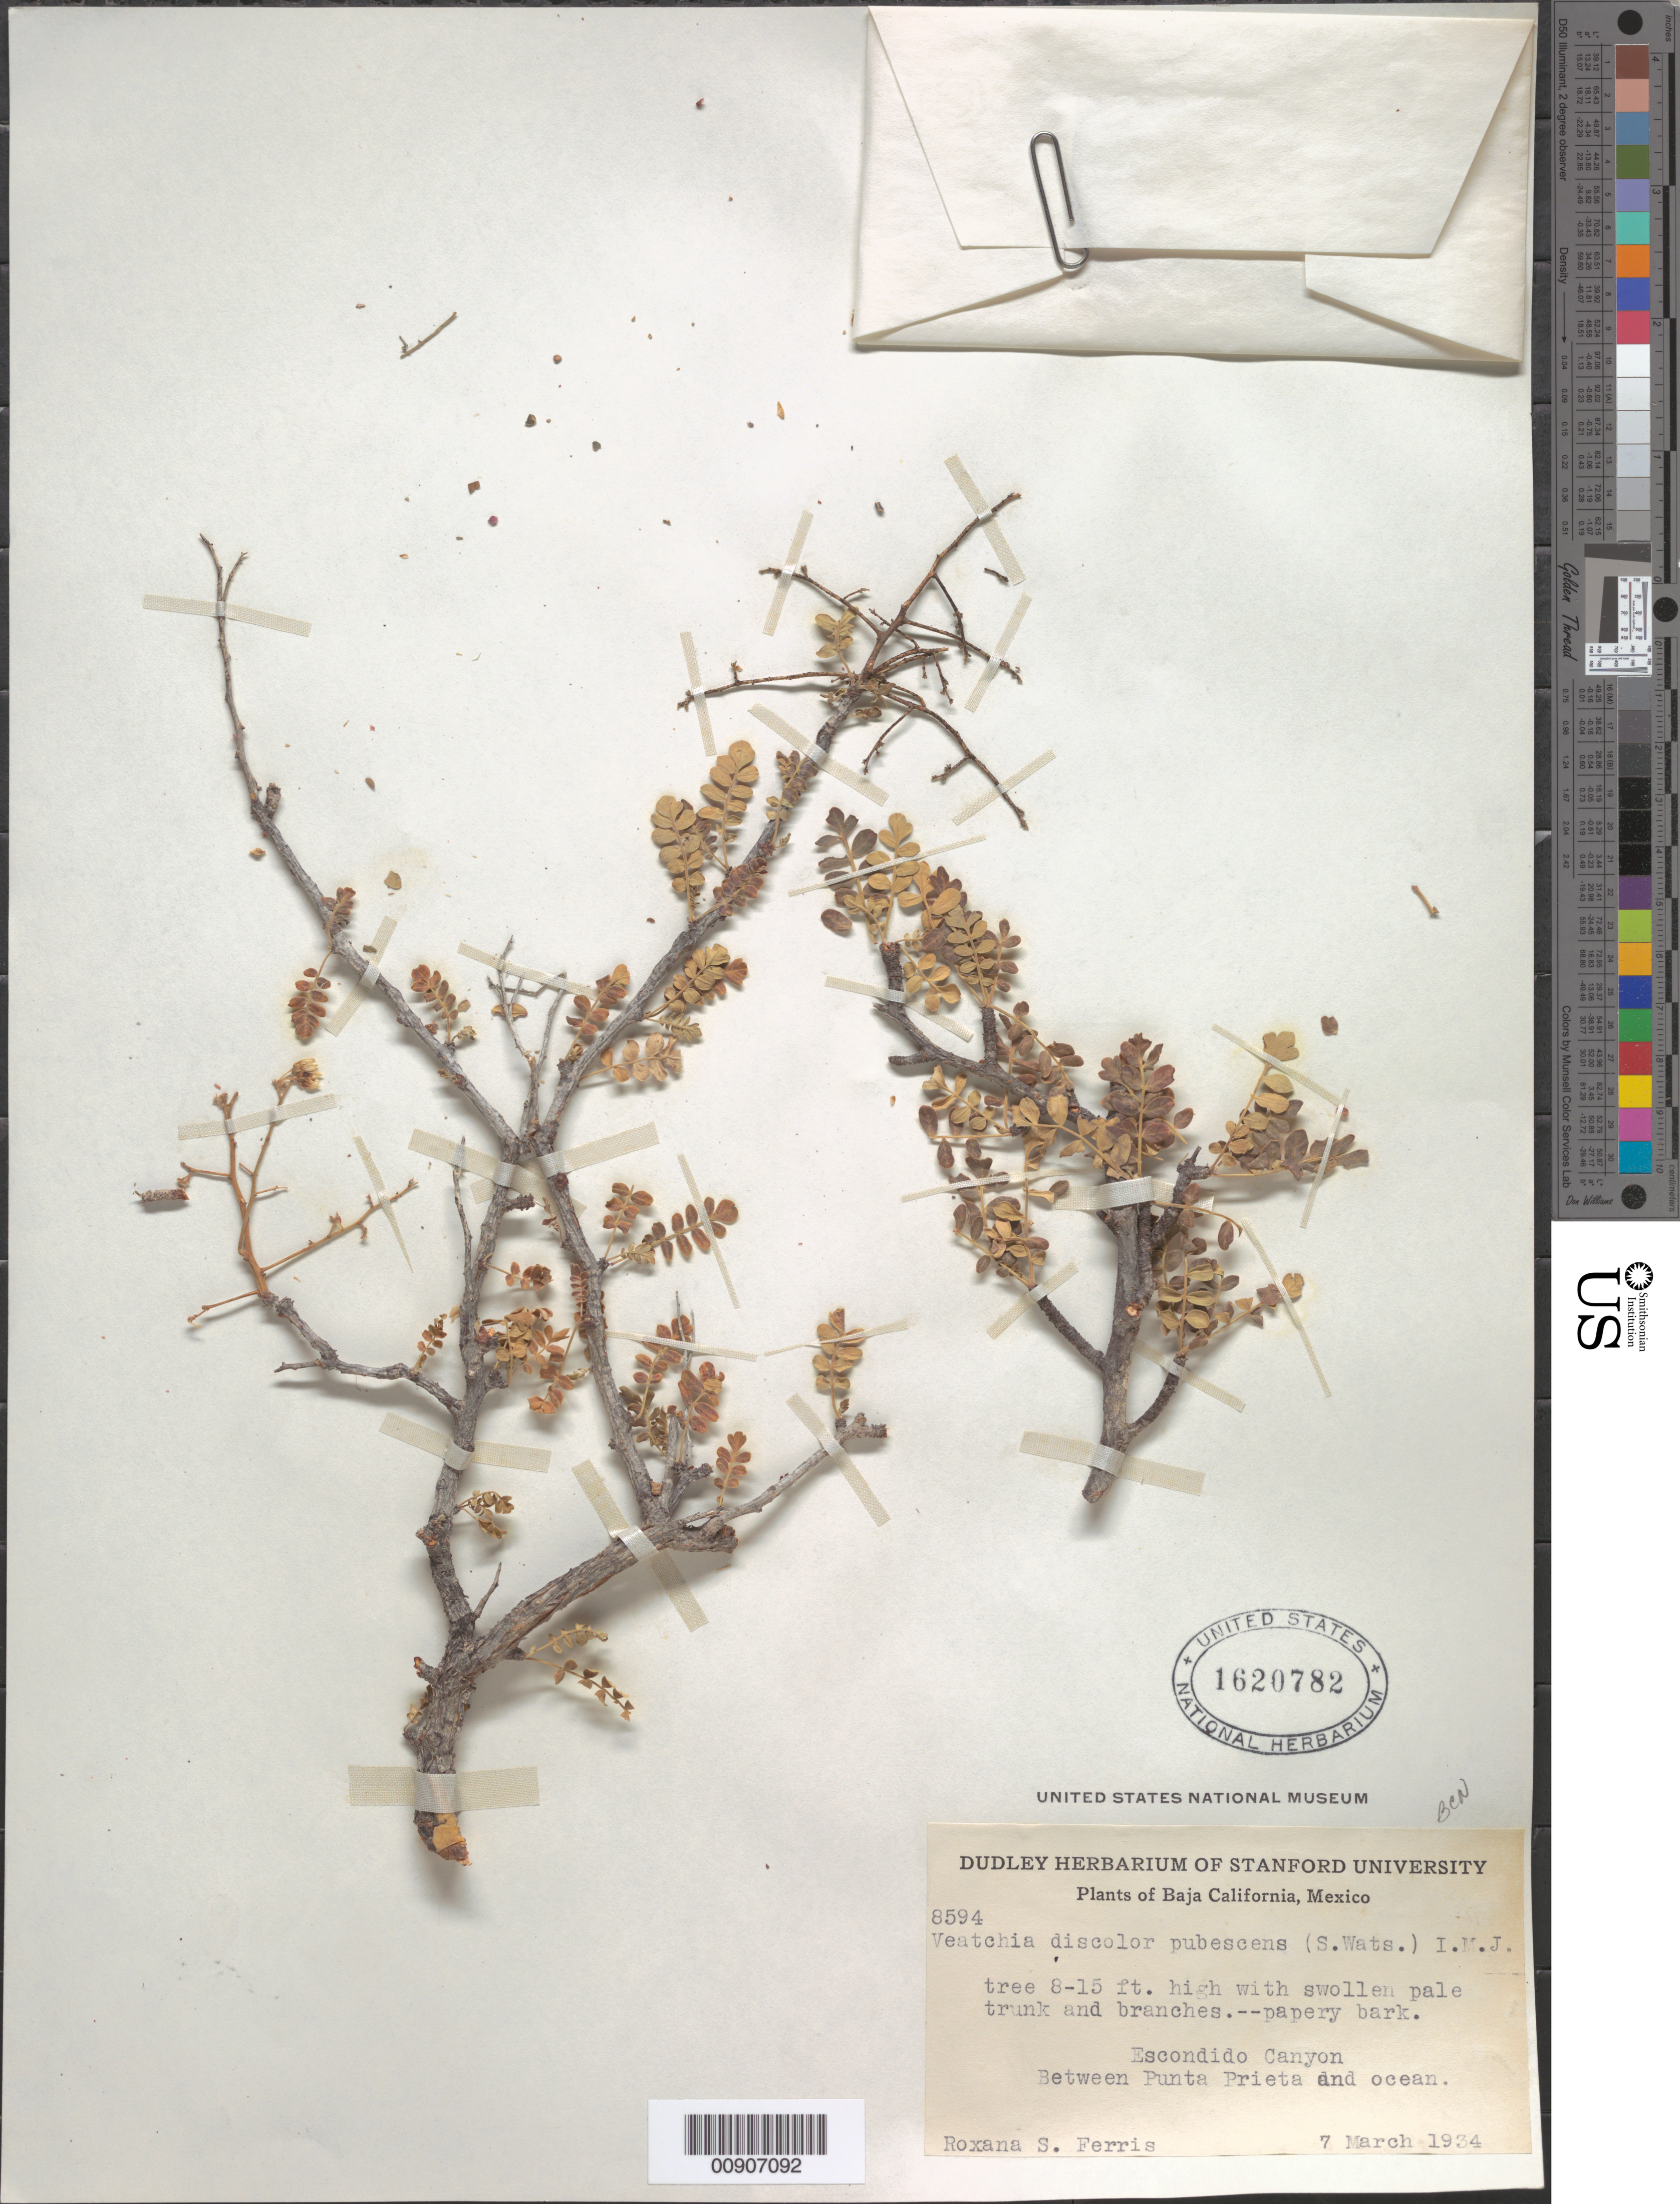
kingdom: Plantae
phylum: Tracheophyta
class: Magnoliopsida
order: Sapindales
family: Anacardiaceae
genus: Pachycormus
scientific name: Pachycormus discolor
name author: (Benth.) Coville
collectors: R. S. Ferris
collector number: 8594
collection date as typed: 07 Mar 1934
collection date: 1934-03-07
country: Mexico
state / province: Baja California Norte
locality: Escondido Canyon. Between Punta Prieta and ocean.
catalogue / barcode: US 1620782